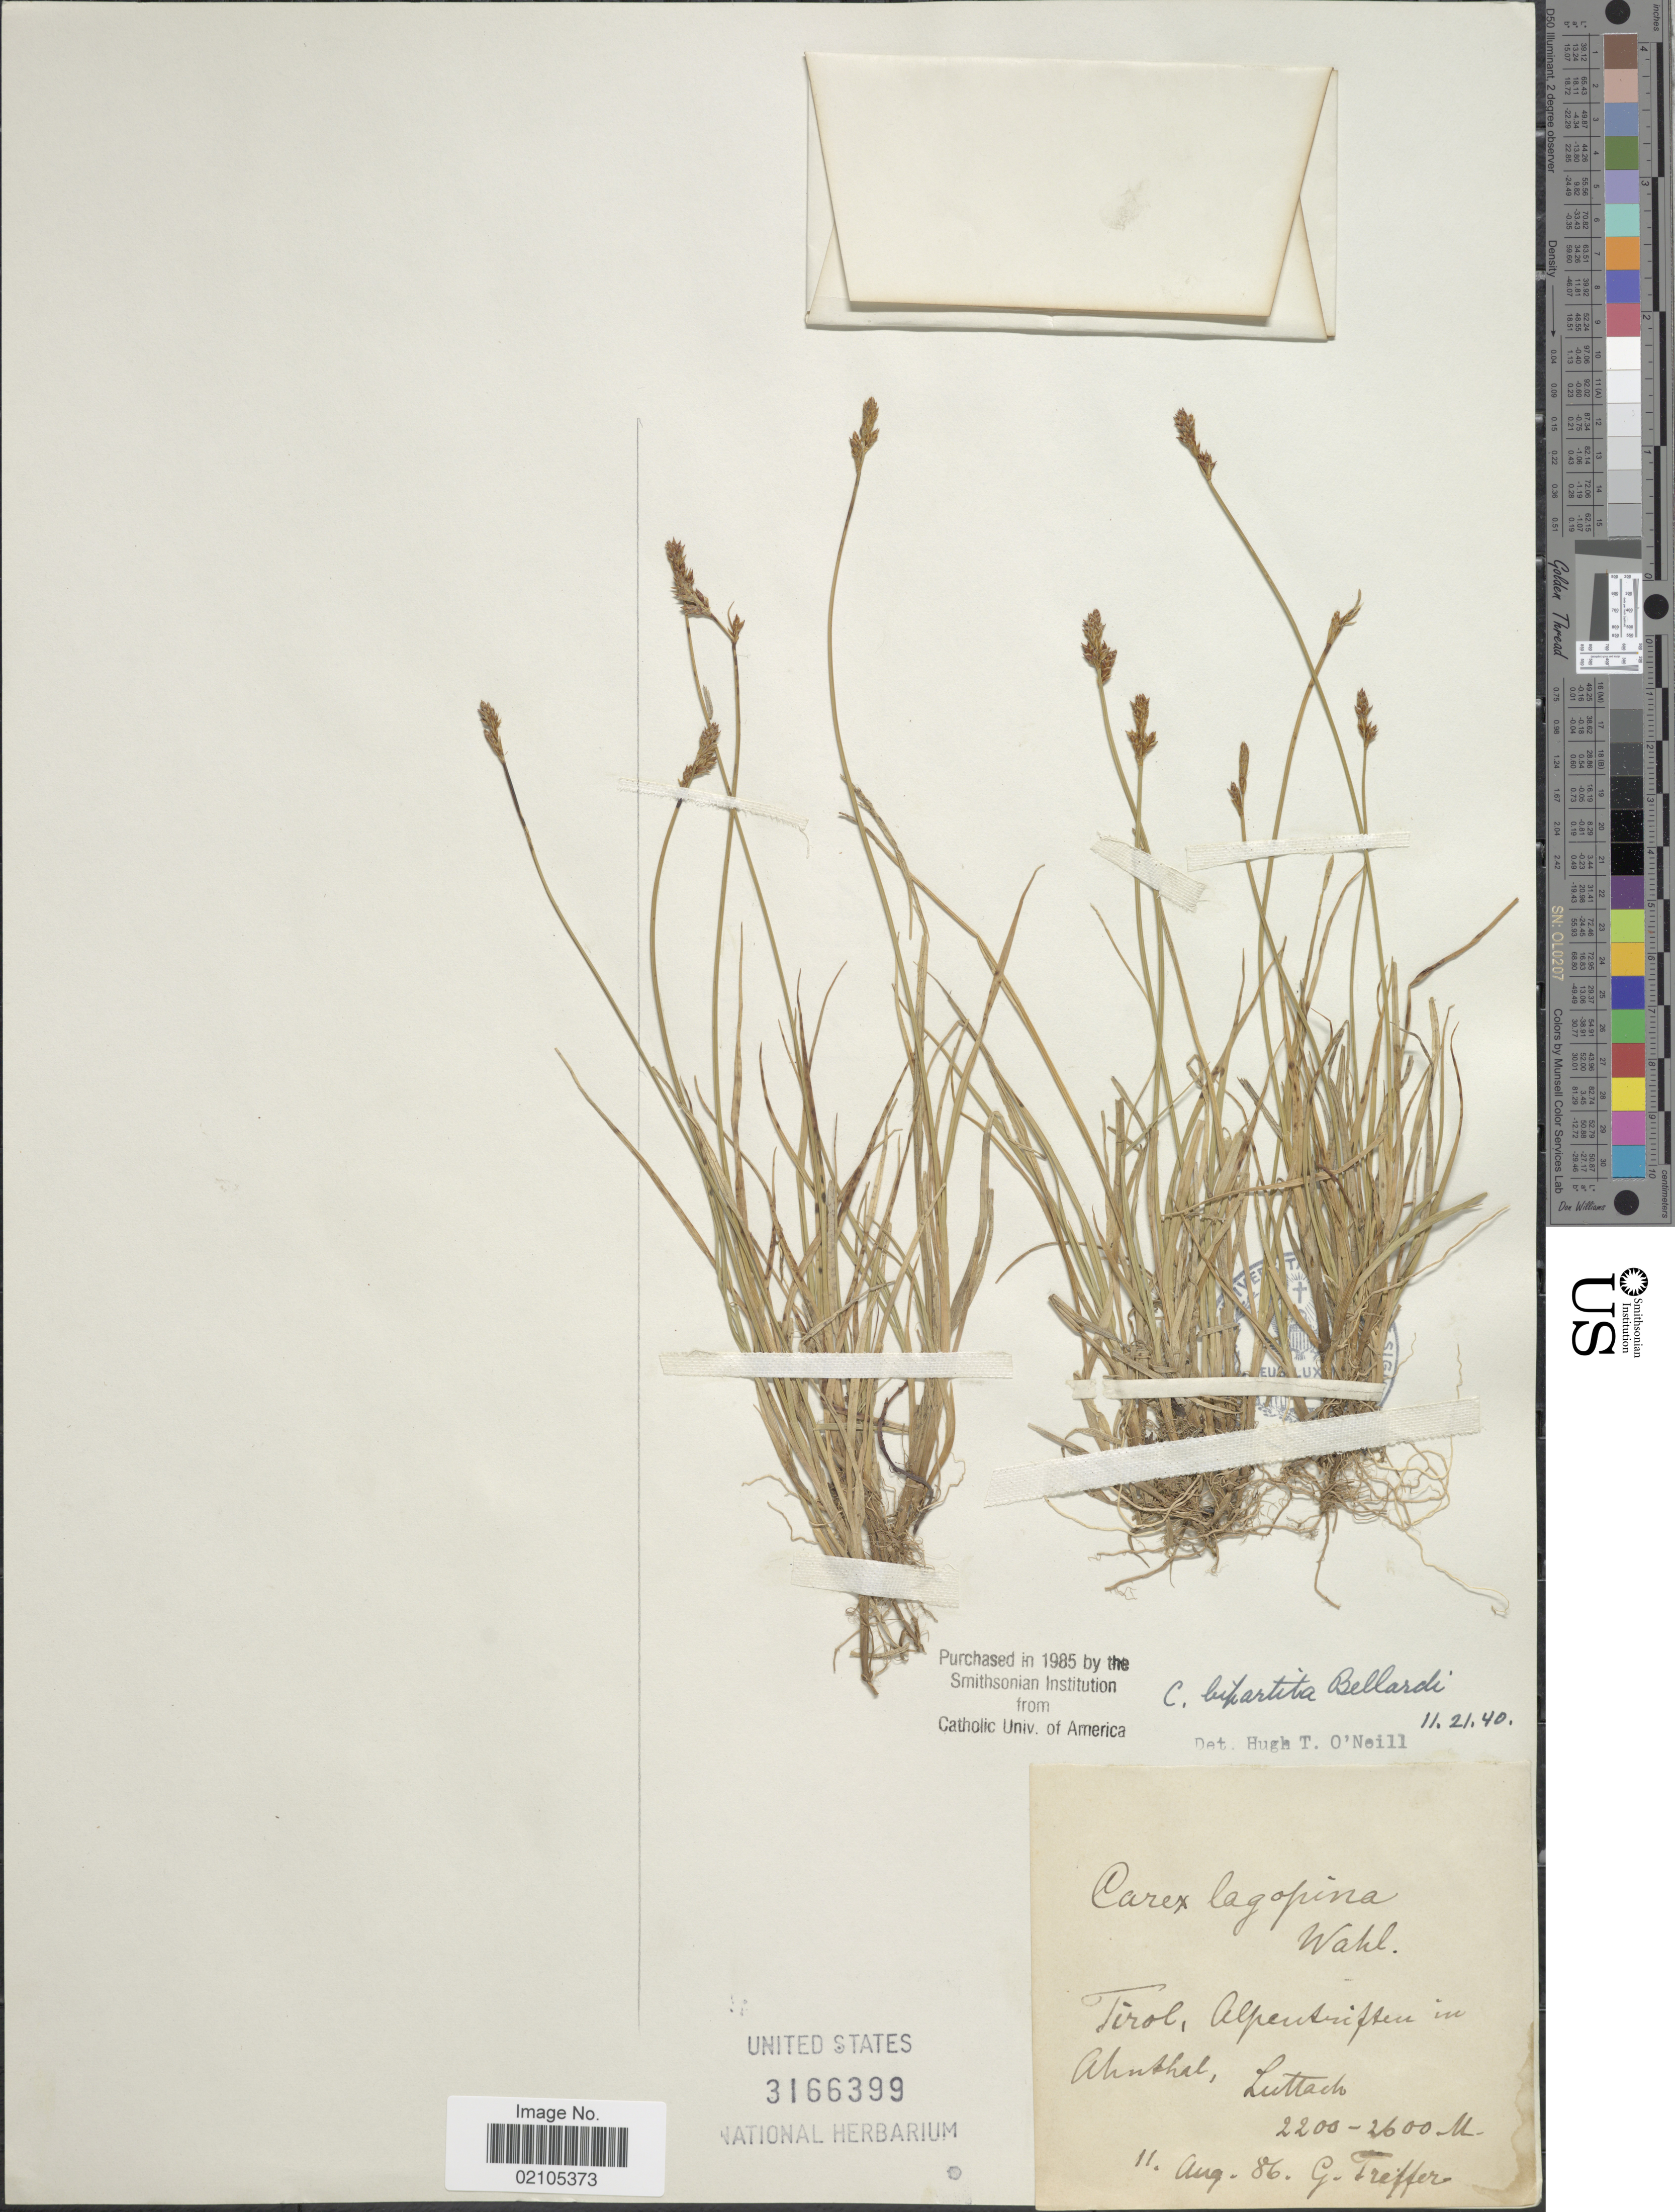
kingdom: Plantae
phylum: Tracheophyta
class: Liliopsida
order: Poales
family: Cyperaceae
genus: Carex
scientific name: Carex lachenalii subsp. lachenalii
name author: Schkuhr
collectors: G. Treffer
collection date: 1886-08-11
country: Italy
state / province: Trentino-Alto Adige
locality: Tirol, Alpentriffen in Ahnthal, Luttach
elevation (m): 2200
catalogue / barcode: US 3166399